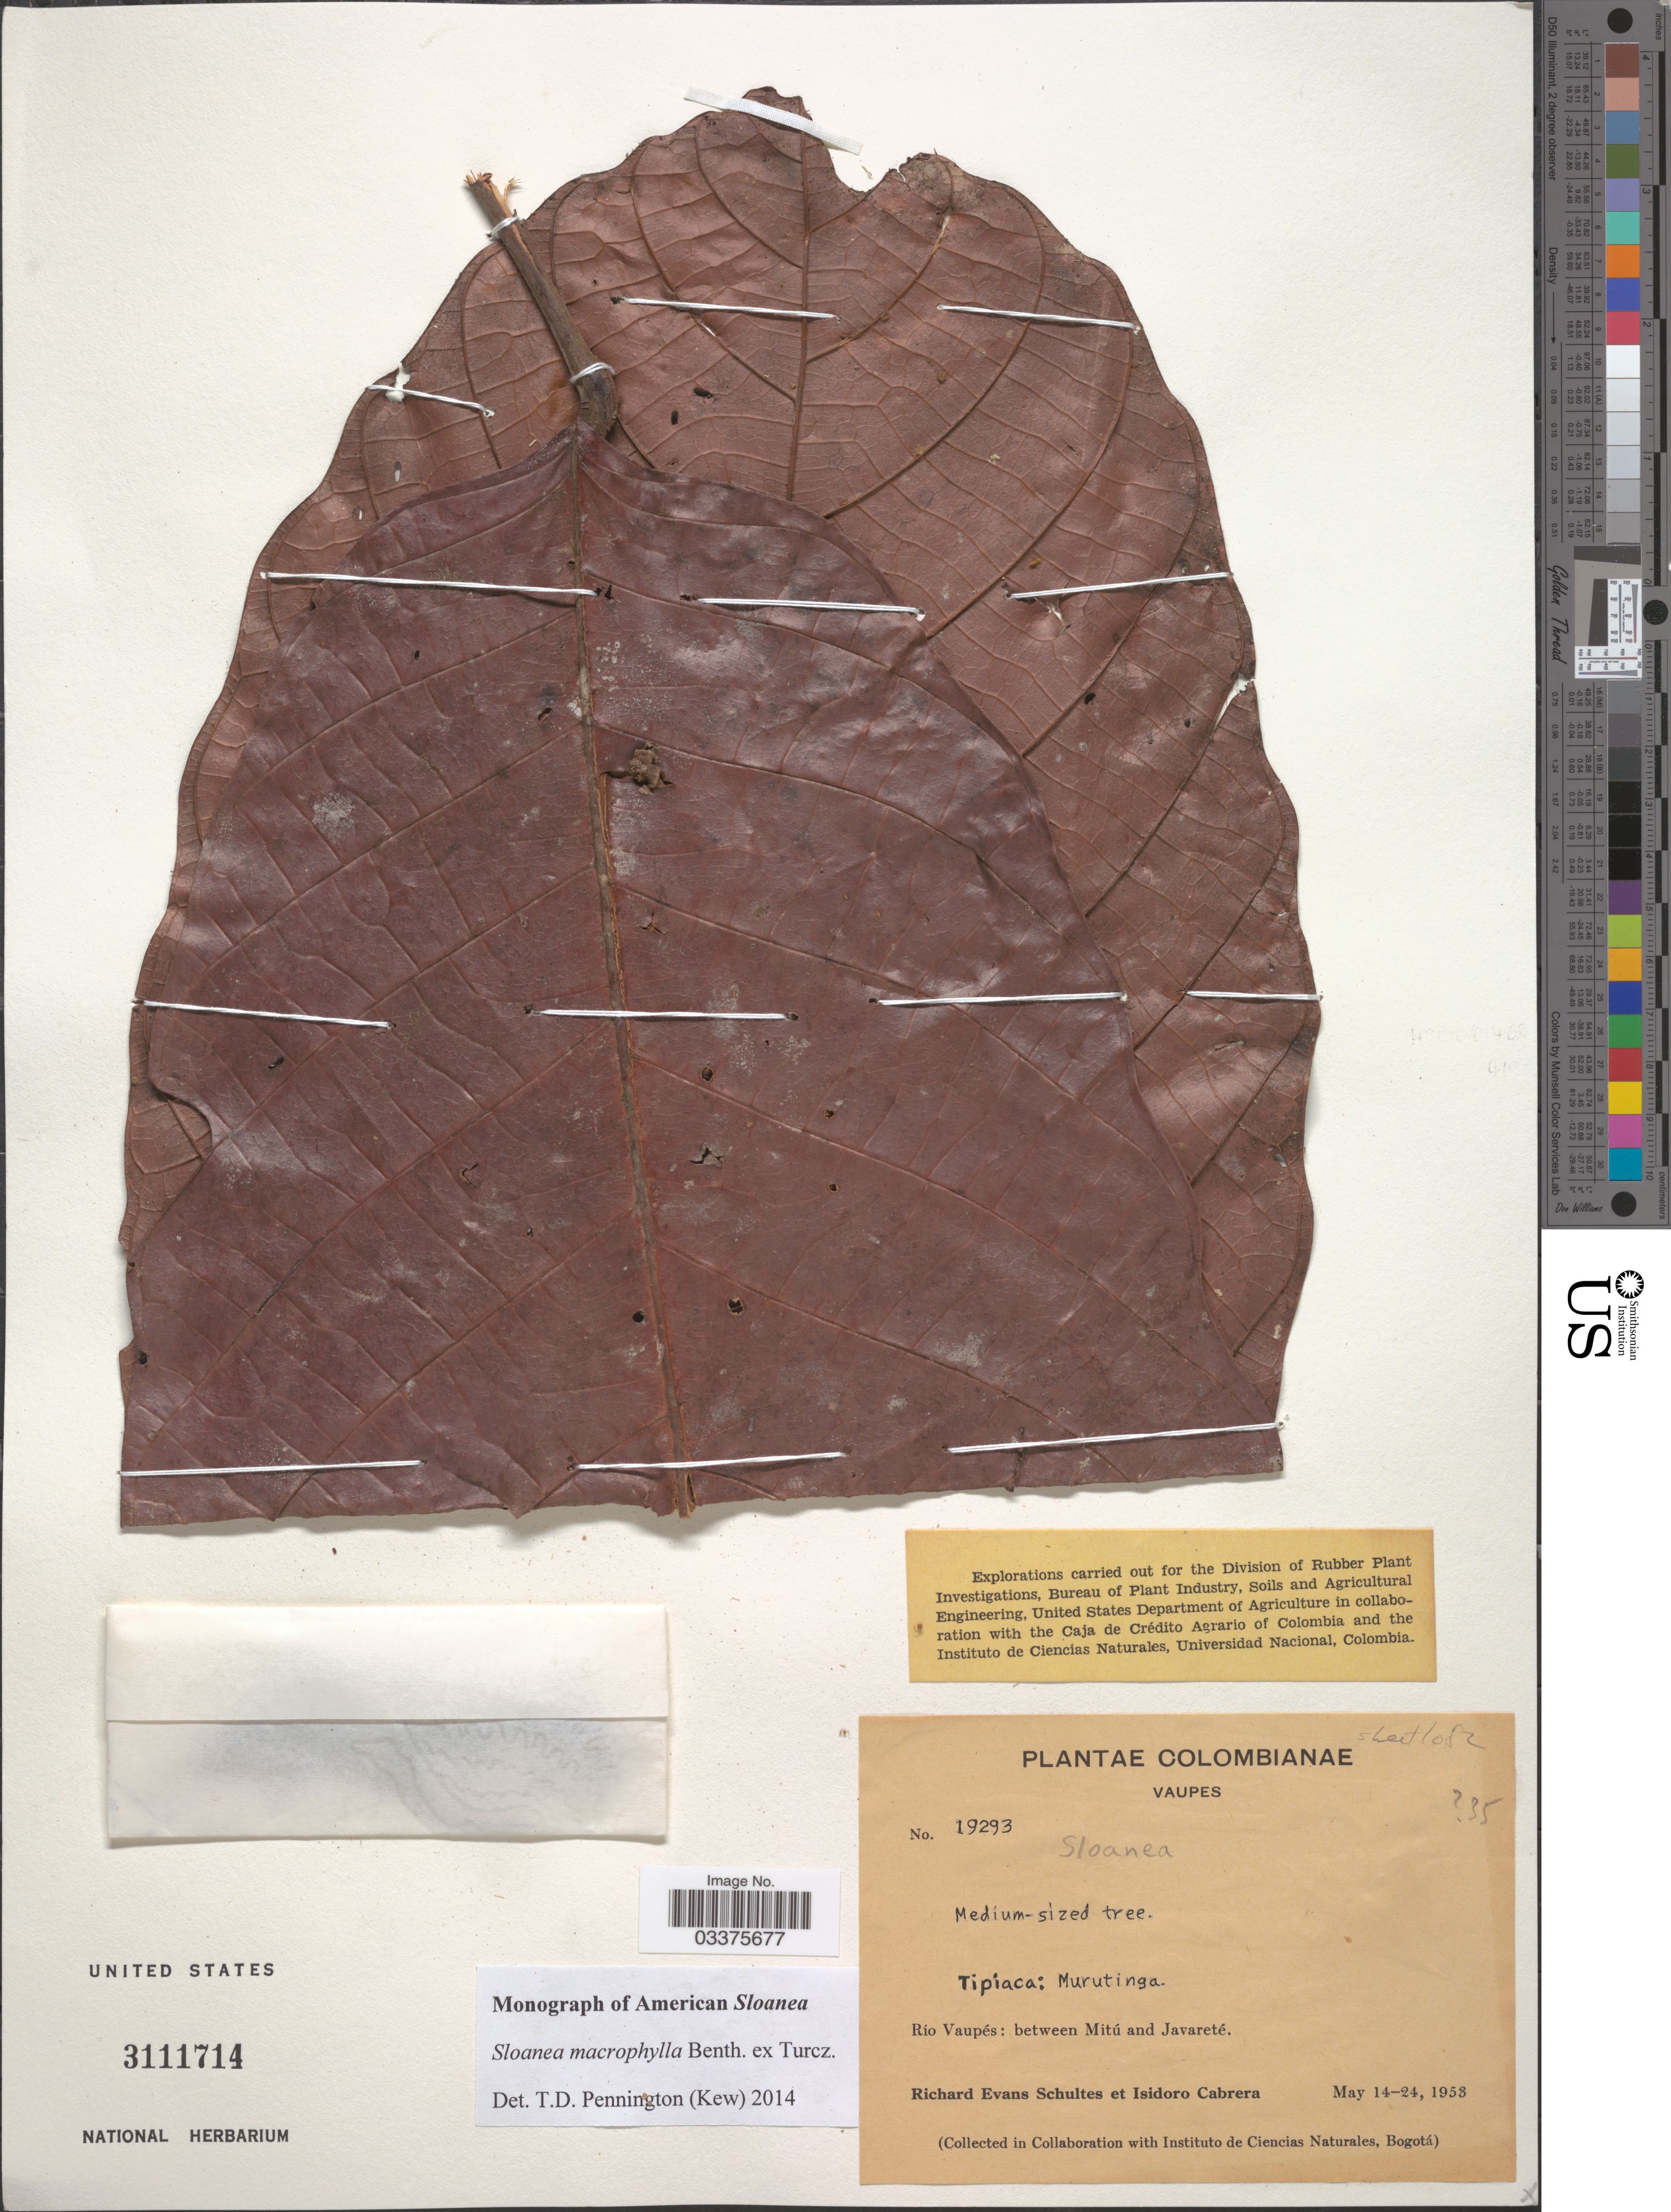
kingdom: Plantae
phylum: Tracheophyta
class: Magnoliopsida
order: Oxalidales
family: Elaeocarpaceae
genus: Sloanea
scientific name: Sloanea macrophylla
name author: Benth. ex Turcz.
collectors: R. E. Schultes & I. Cabrera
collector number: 19293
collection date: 1953-05-14/1953-05-24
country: Colombia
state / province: Vaupés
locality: Tipiaca: Murutinga. Río Vaupés: between Mitú and Javareté.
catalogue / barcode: US 3111714